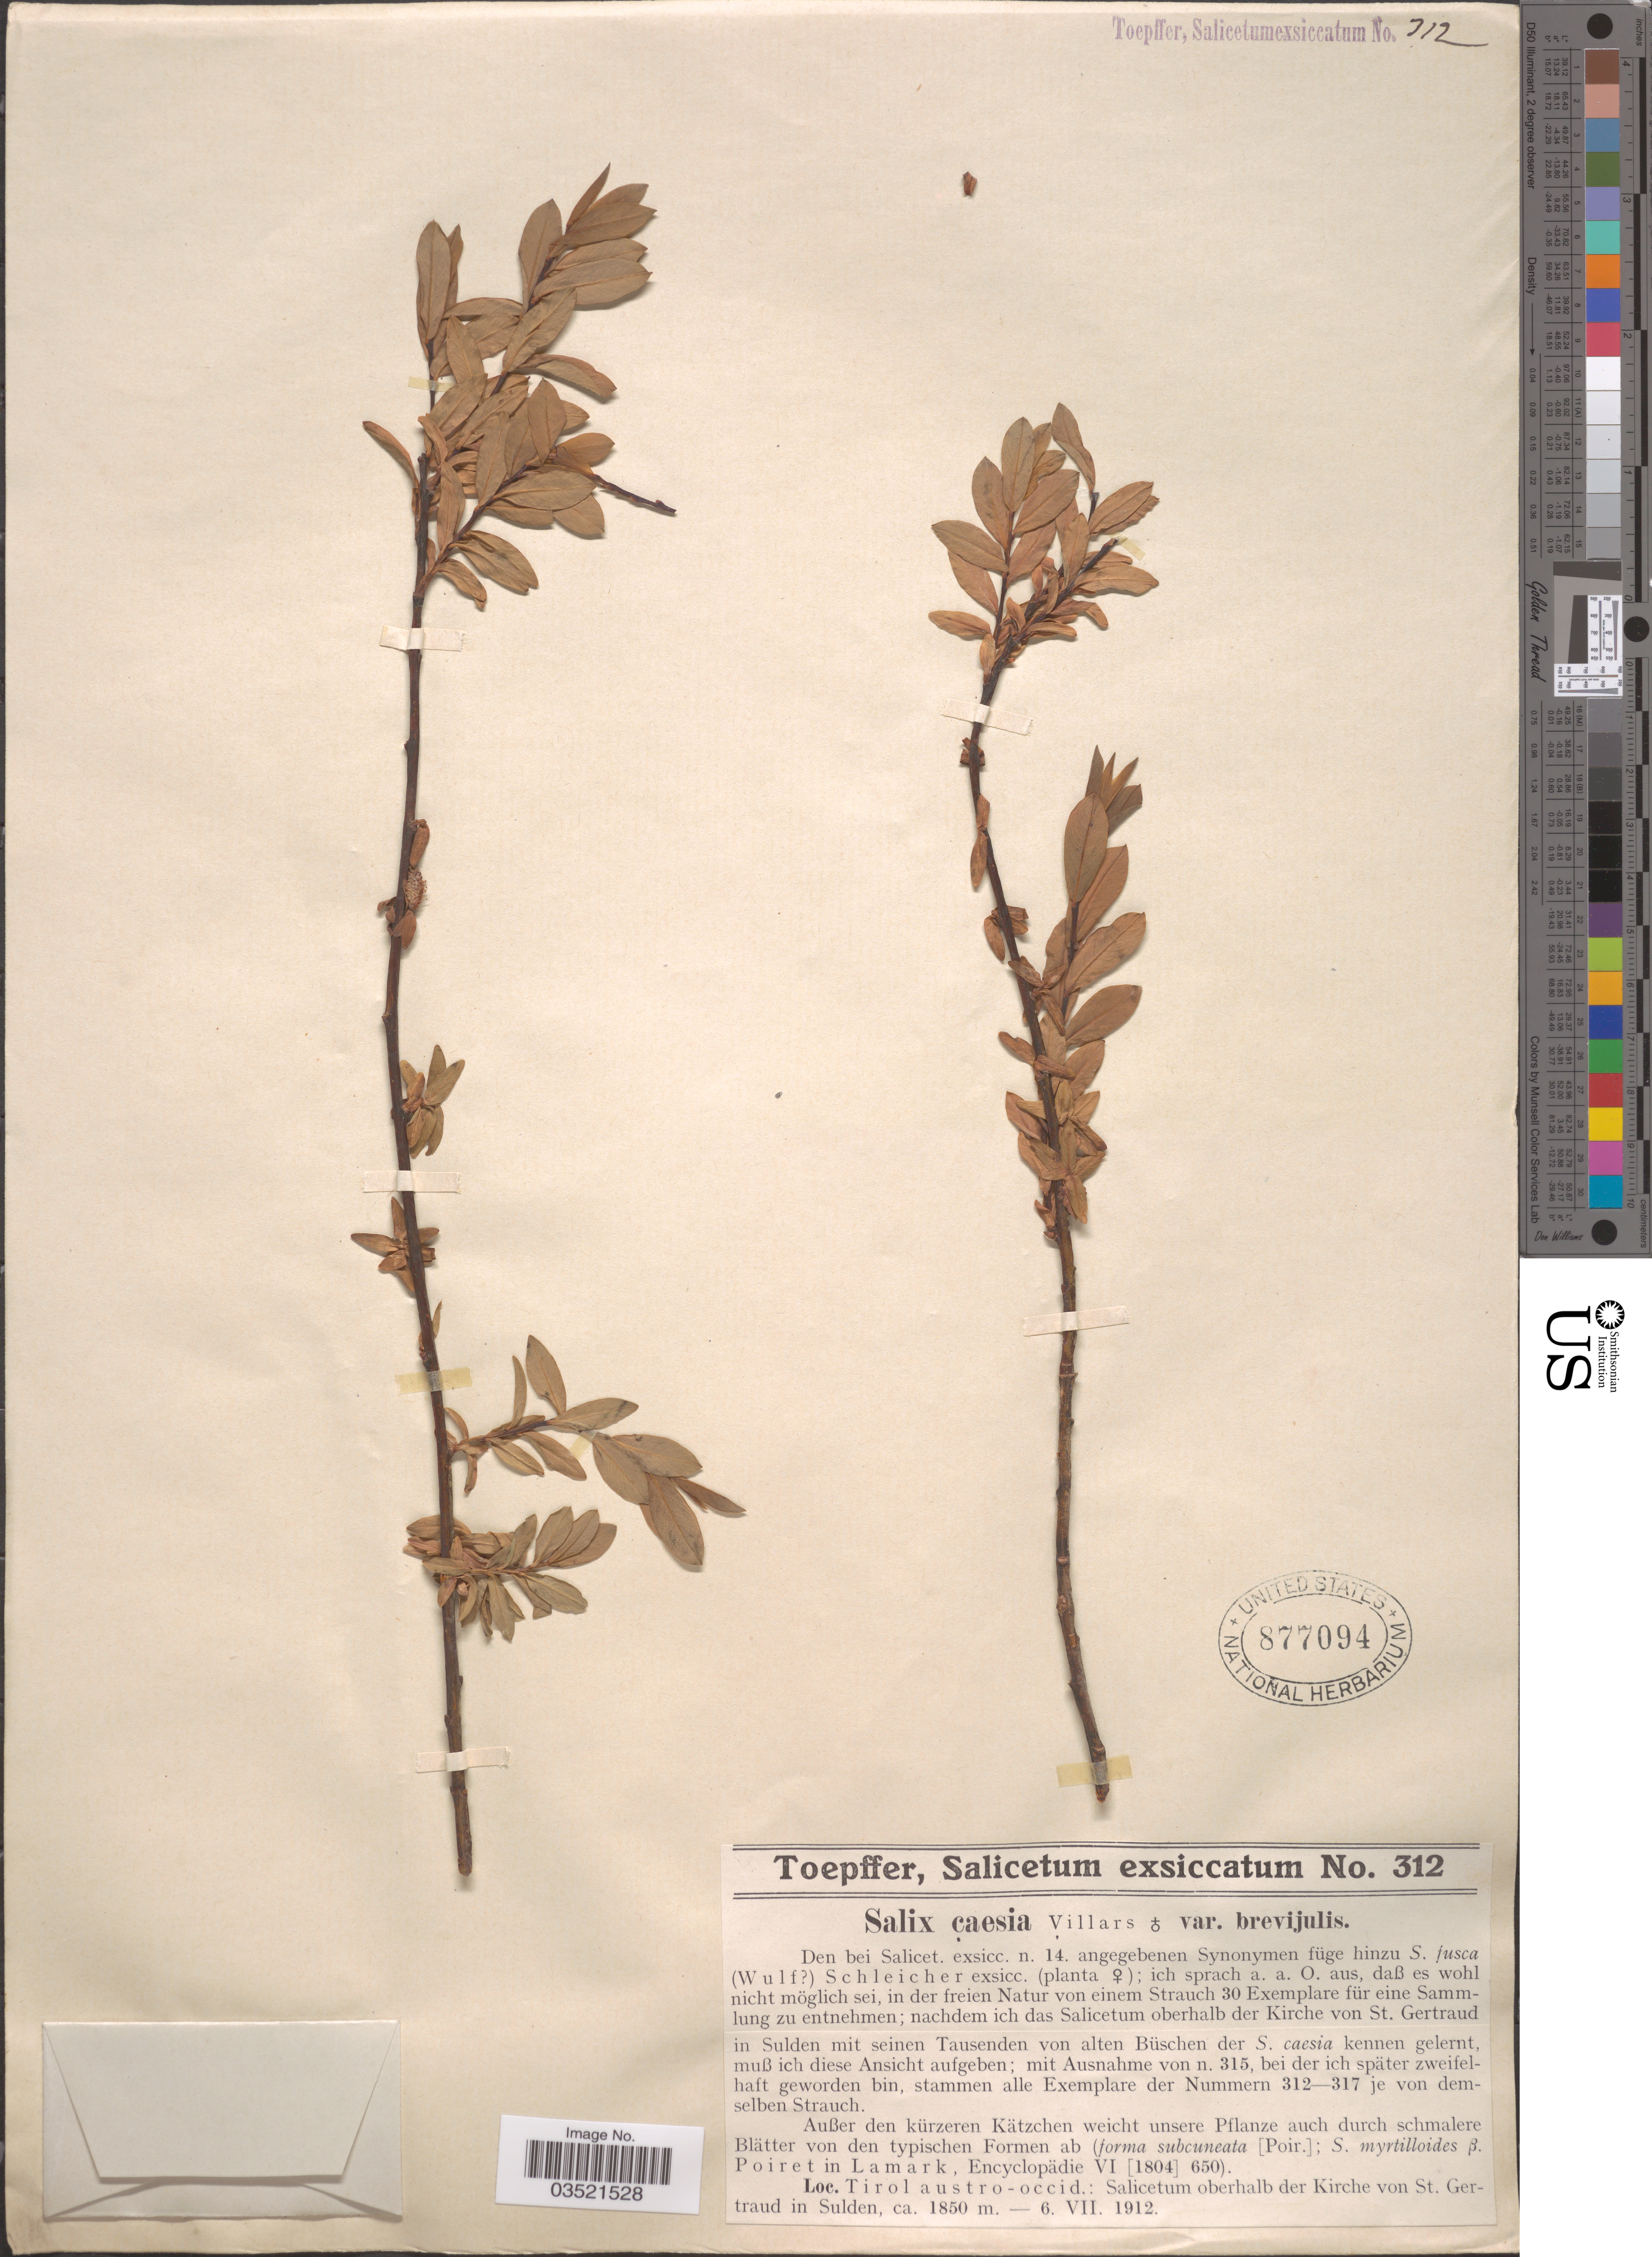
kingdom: Plantae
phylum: Tracheophyta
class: Magnoliopsida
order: Malpighiales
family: Salicaceae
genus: Salix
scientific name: Salix caesia var. brevijulis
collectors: A. Toepffer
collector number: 312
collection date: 1912-07-06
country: Austria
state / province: Karnten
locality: Tirol austro-occid.: Salicetum oberhalb der Kirche von St. Gertraud in Sulden.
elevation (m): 1850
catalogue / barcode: US 877094